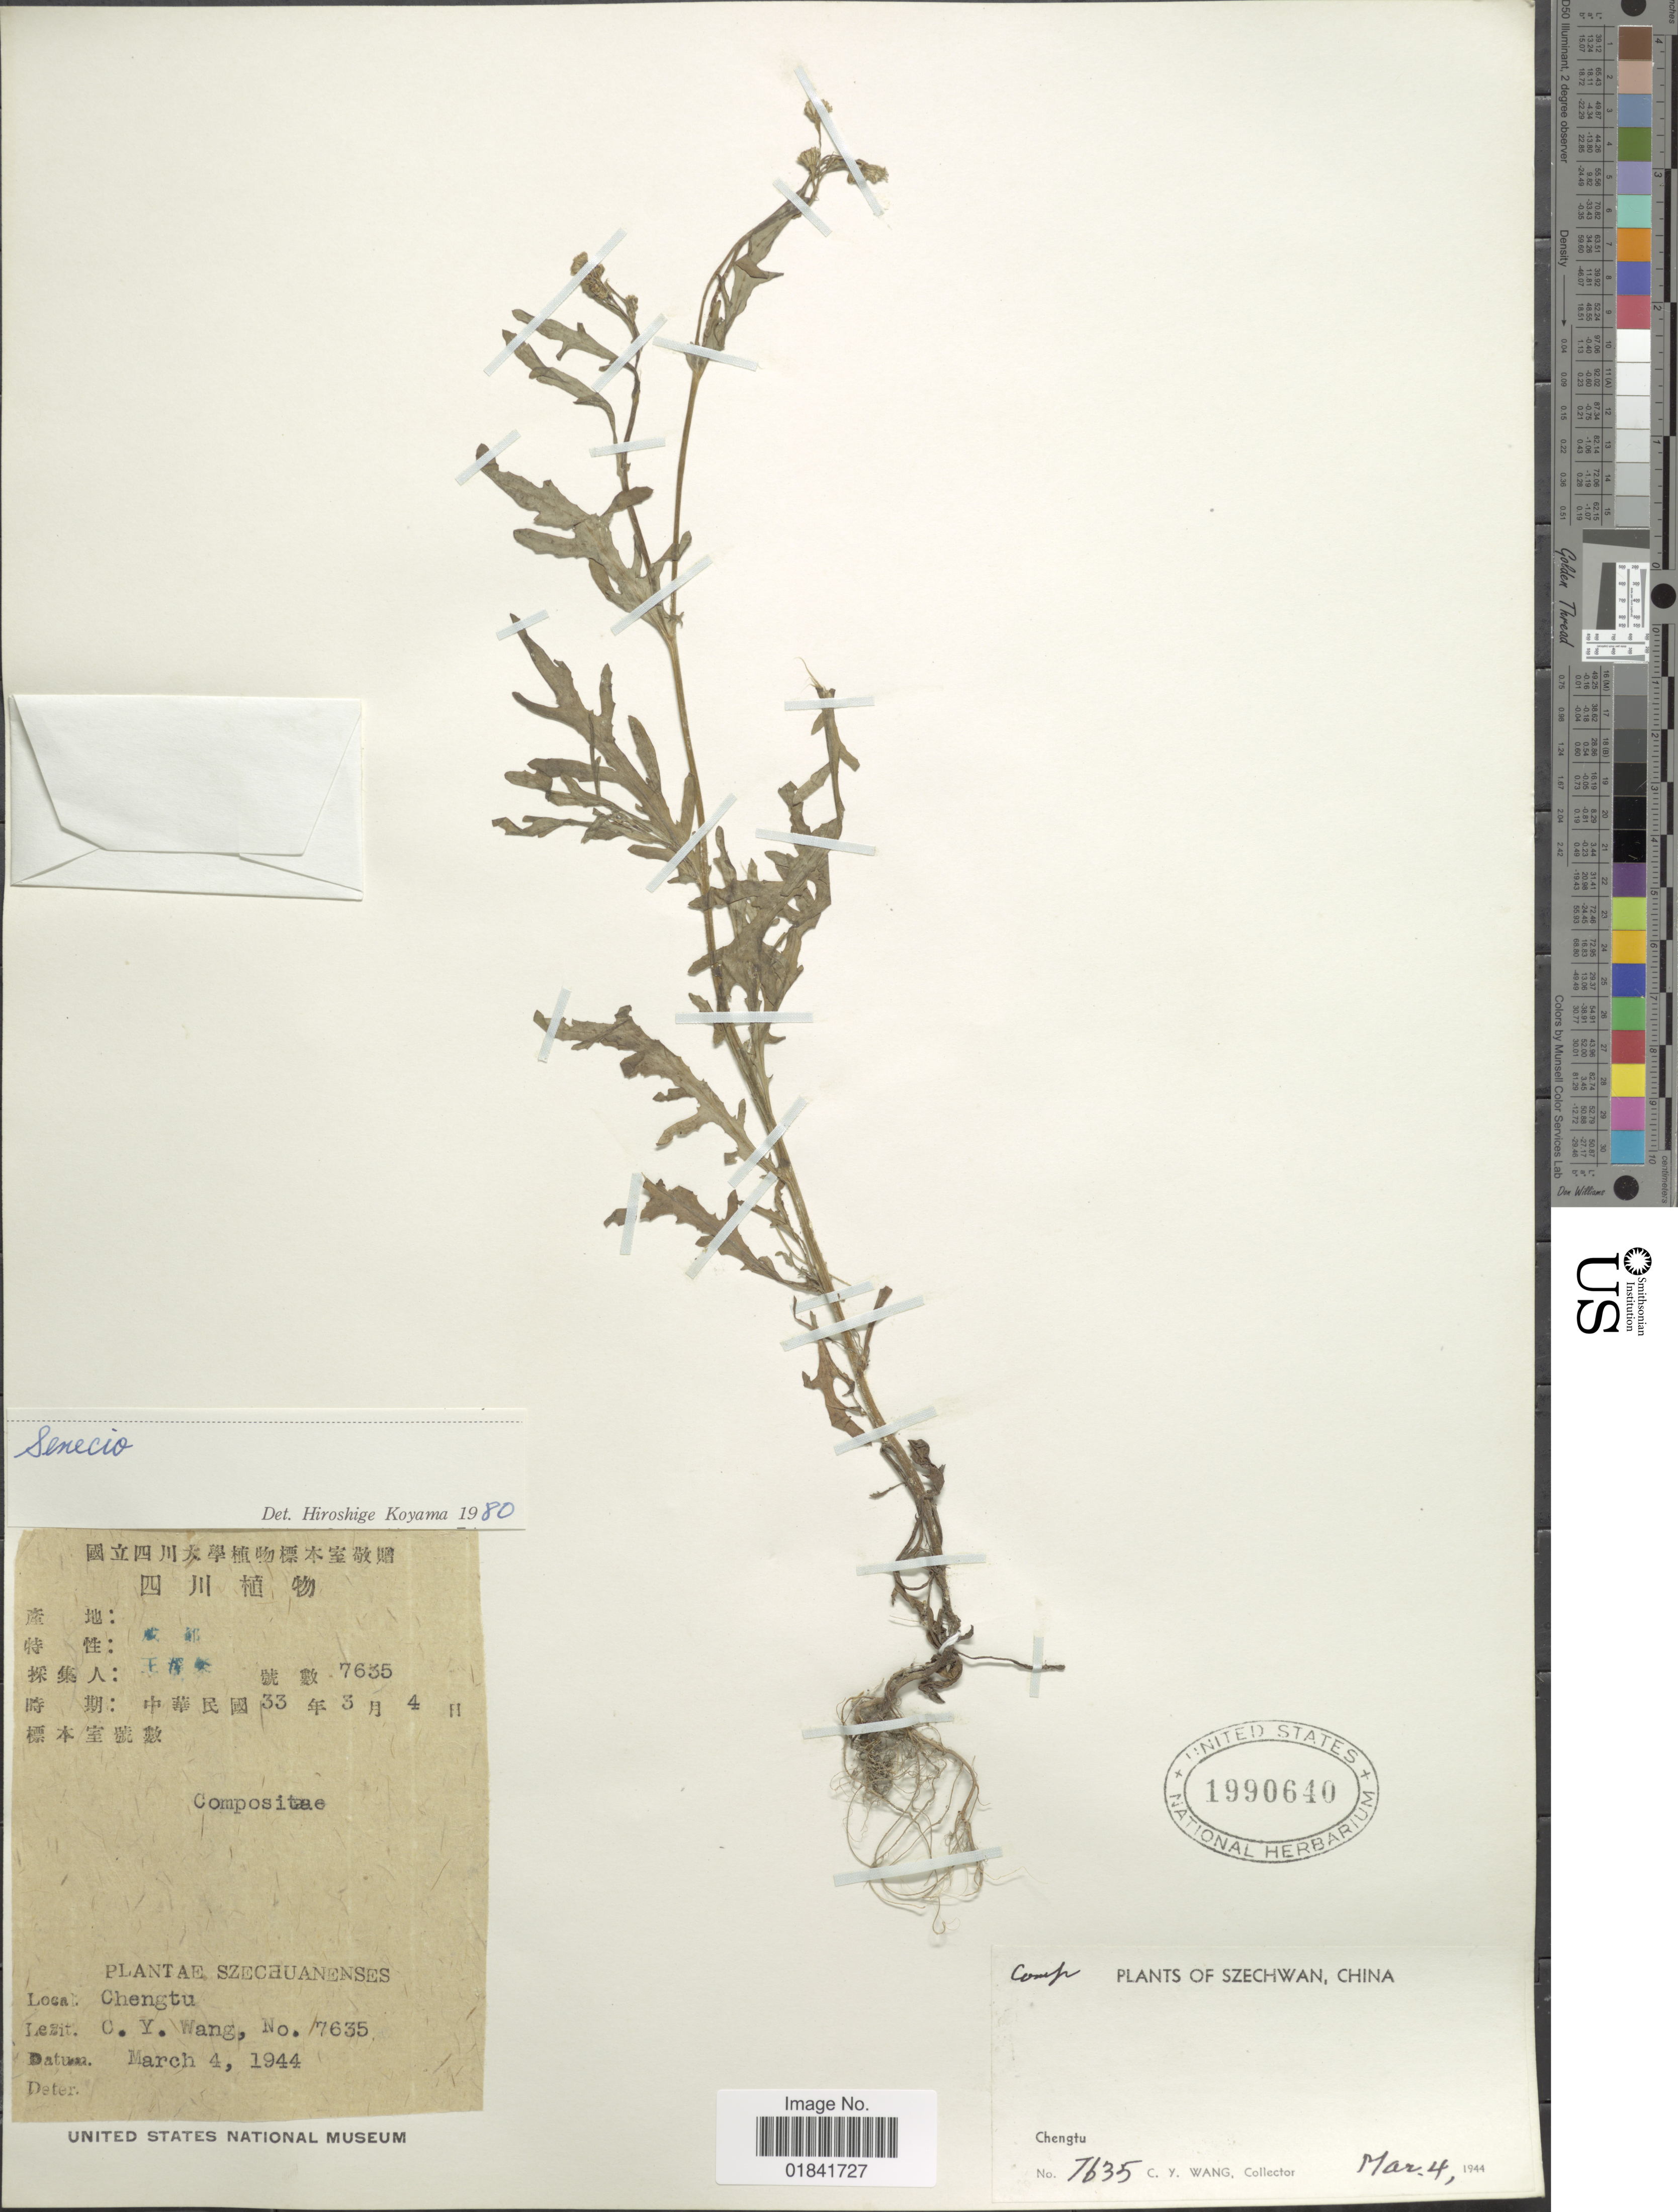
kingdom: Plantae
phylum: Tracheophyta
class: Magnoliopsida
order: Asterales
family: Asteraceae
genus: Senecio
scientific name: Senecio sp.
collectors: C. y. Wang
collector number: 7635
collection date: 1944-03-04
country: China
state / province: Sichuan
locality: Szechwan, Chengtu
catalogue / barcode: US 1990640